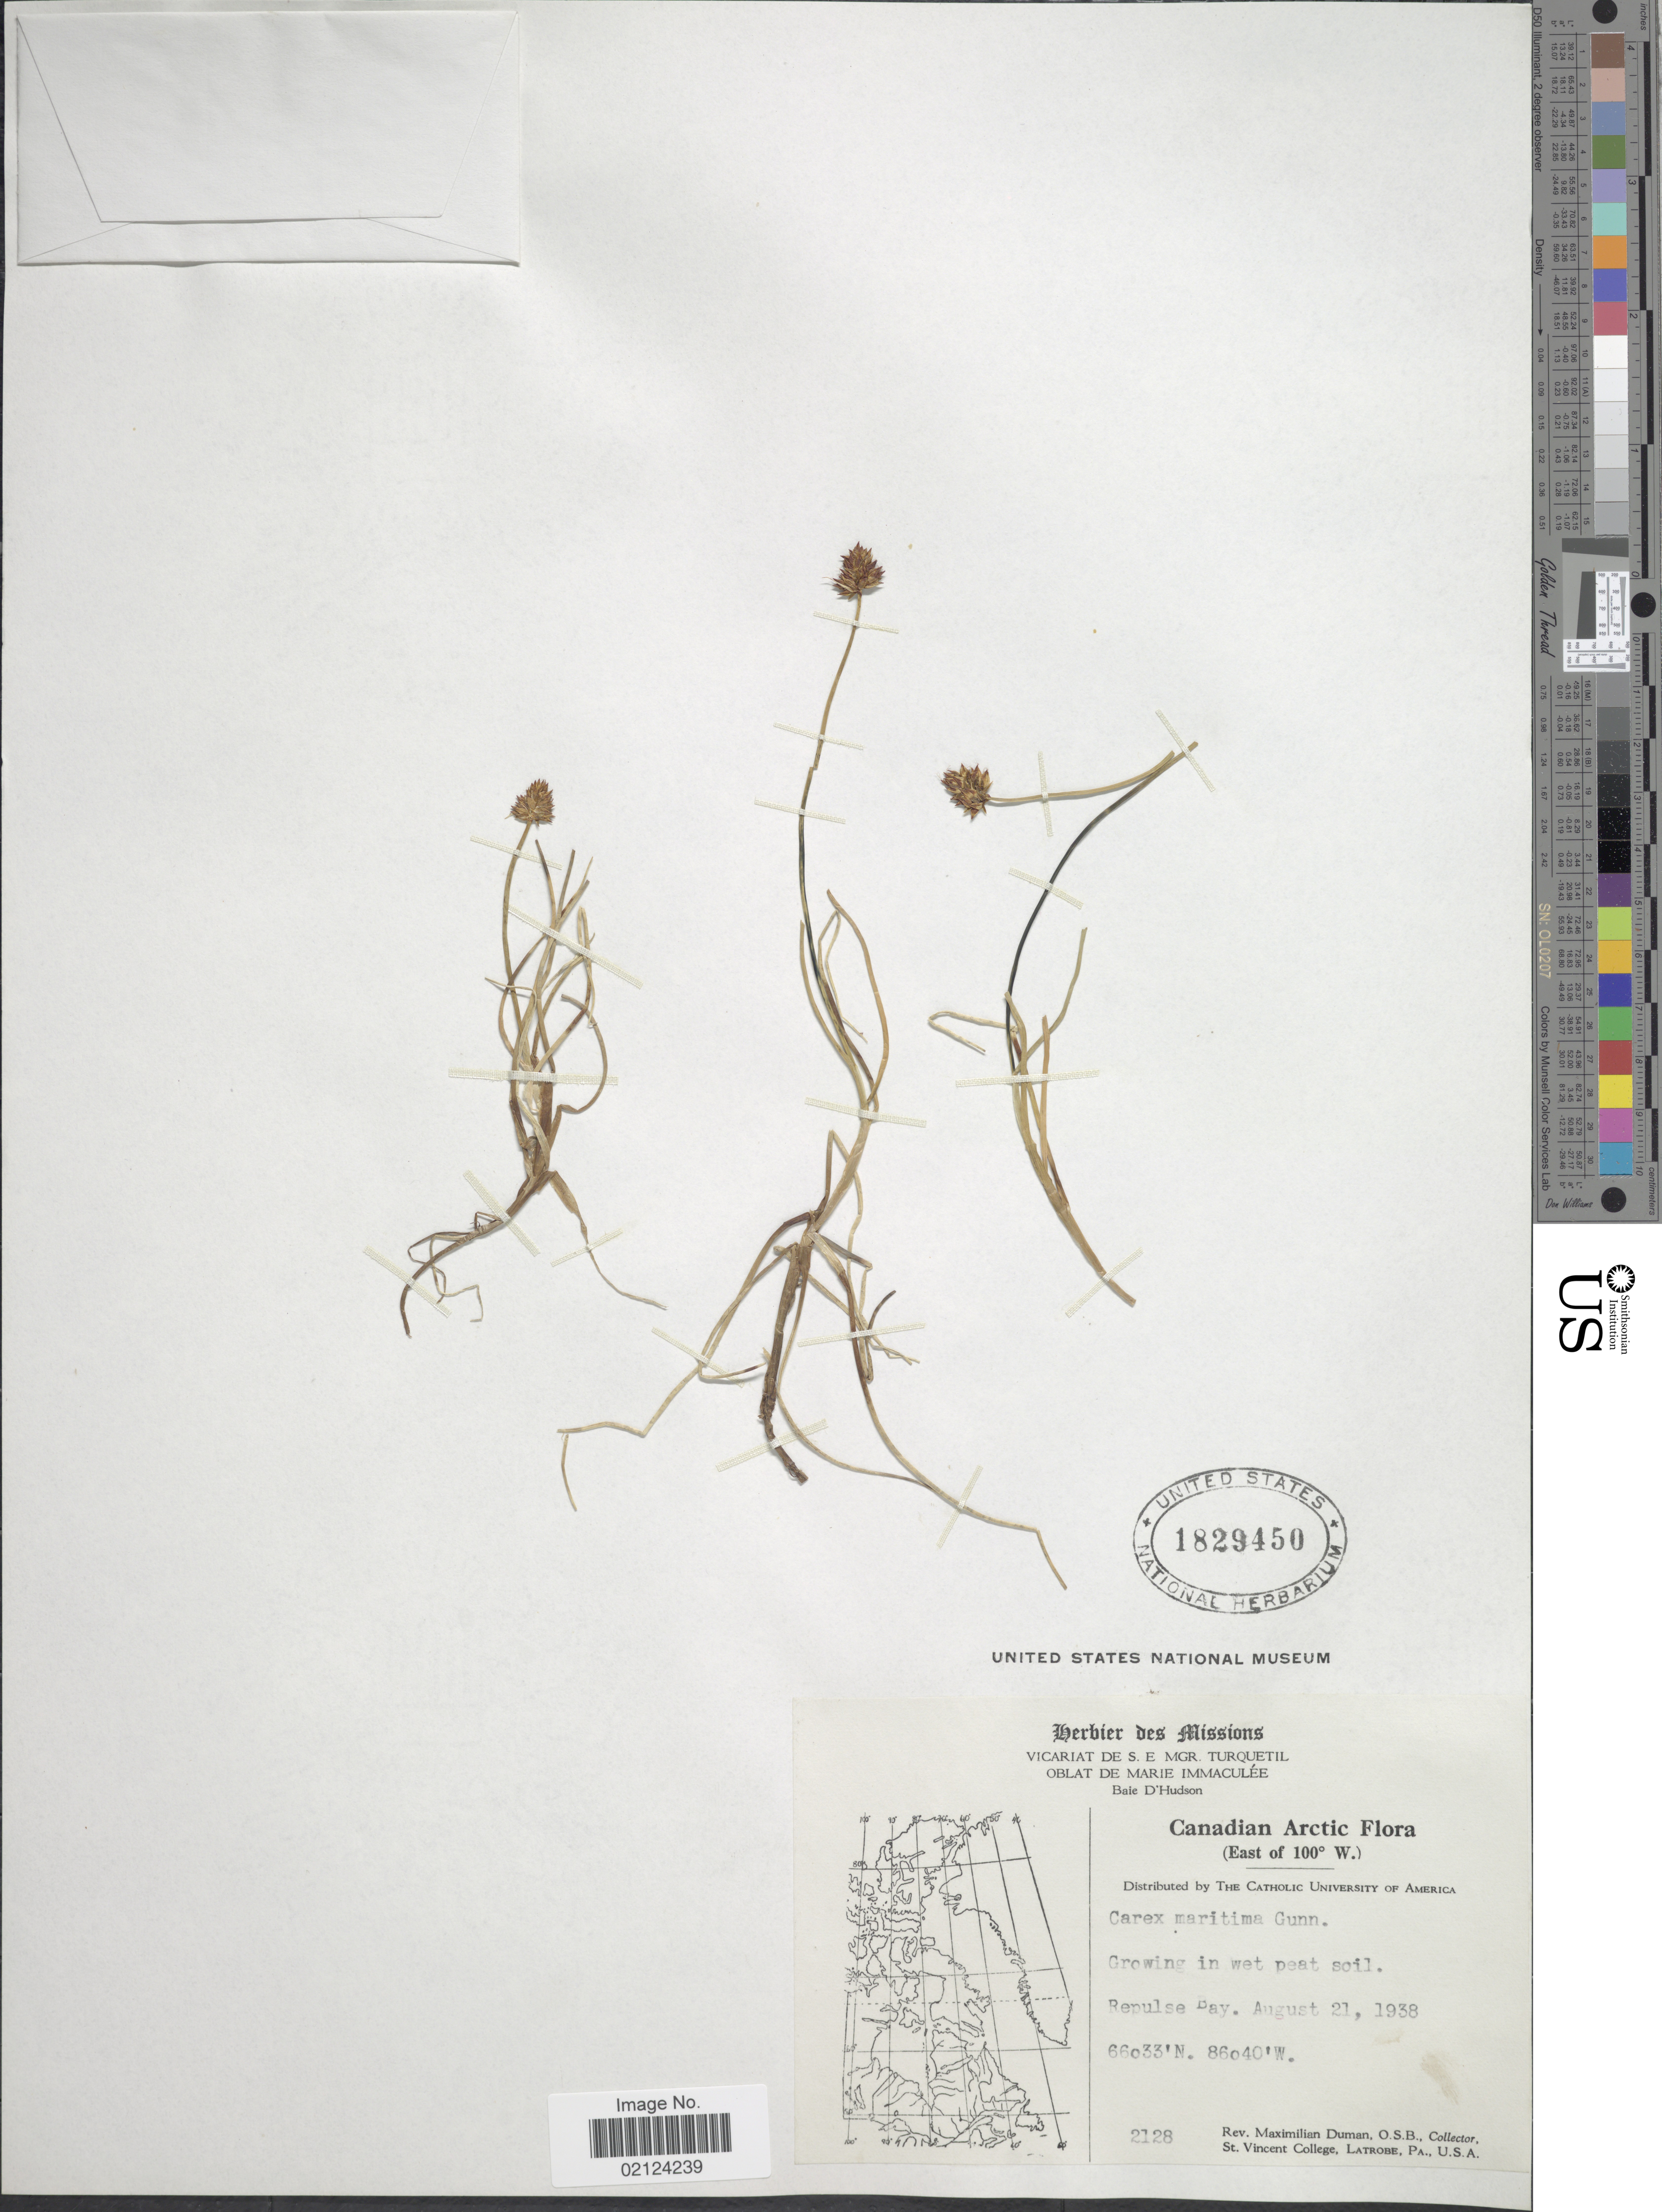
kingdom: Plantae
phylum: Tracheophyta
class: Liliopsida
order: Poales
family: Cyperaceae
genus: Carex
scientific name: Carex maritima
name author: Gunnerus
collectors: M. Duman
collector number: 2128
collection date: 1938-08-21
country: Canada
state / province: Nunavut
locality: Repulse Bay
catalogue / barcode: US 1829450